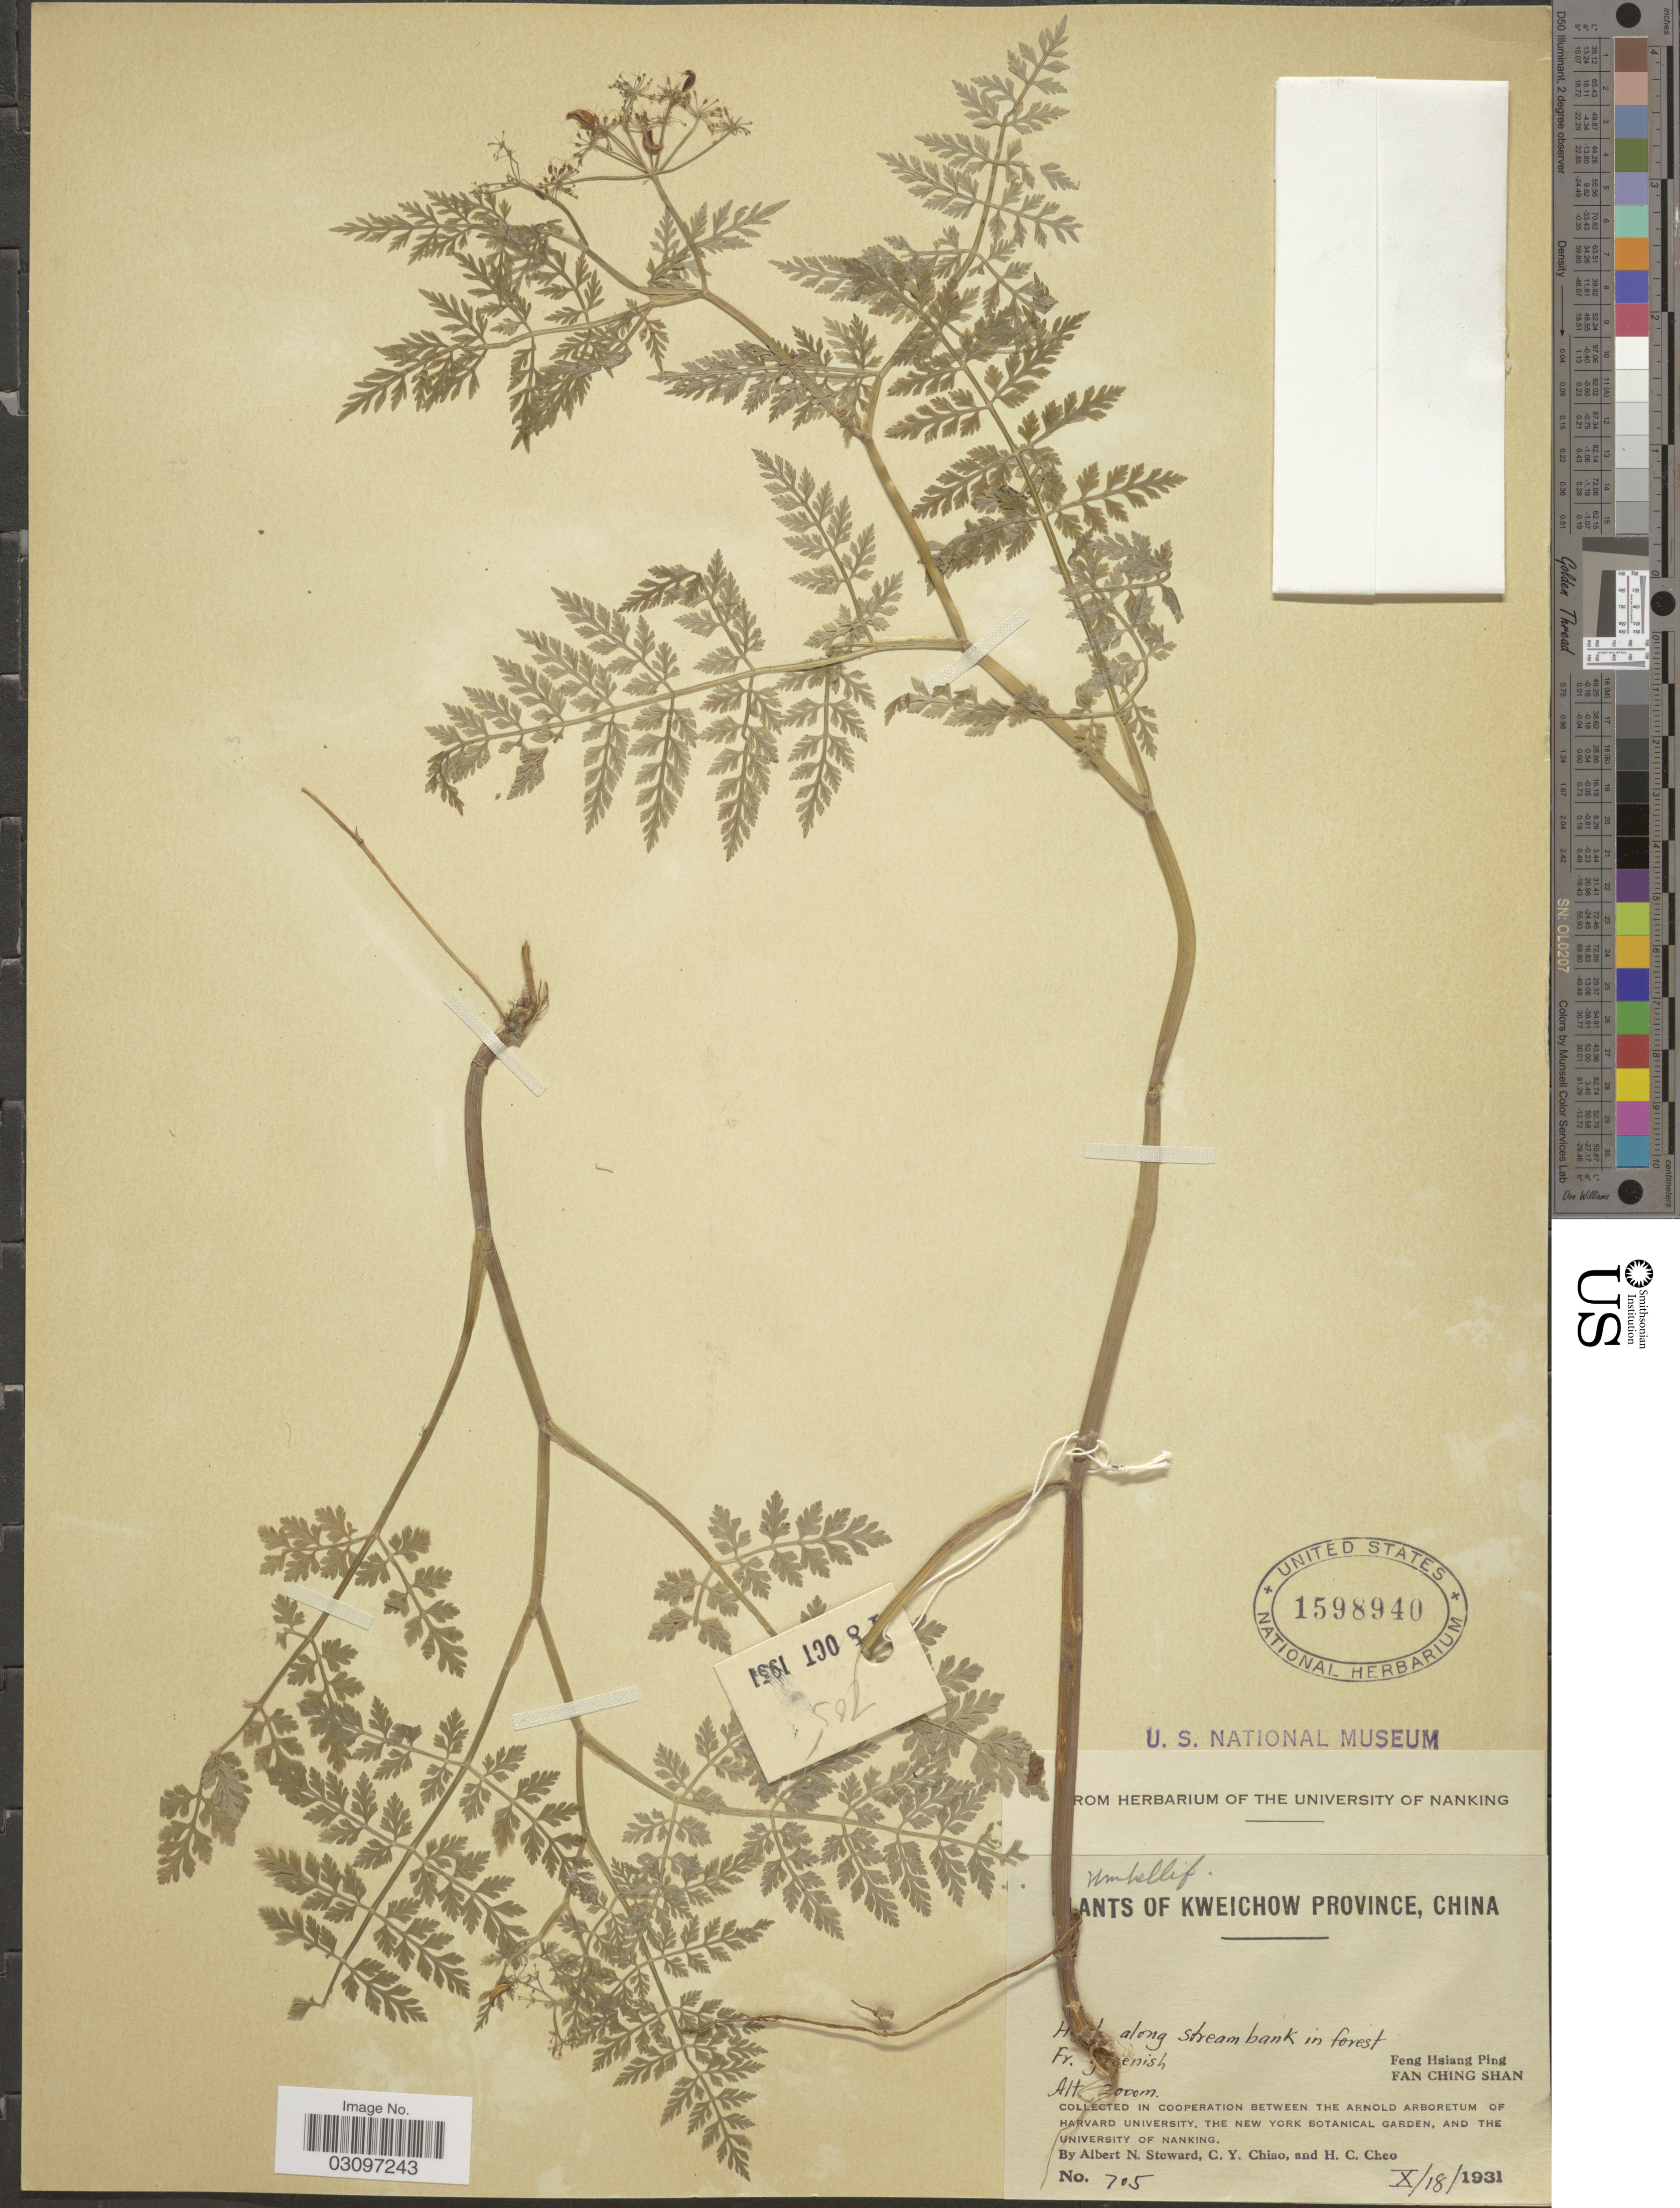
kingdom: Plantae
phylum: Tracheophyta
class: Magnoliopsida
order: Apiales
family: Apiaceae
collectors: A. N. Steward, C. Y. Chiao & H. Cheo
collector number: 705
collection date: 1931-10-18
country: China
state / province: Guizhou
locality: Kweichow Province. Feng Hsiang Ping. Fan Ching Shan.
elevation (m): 2000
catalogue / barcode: US 1598940